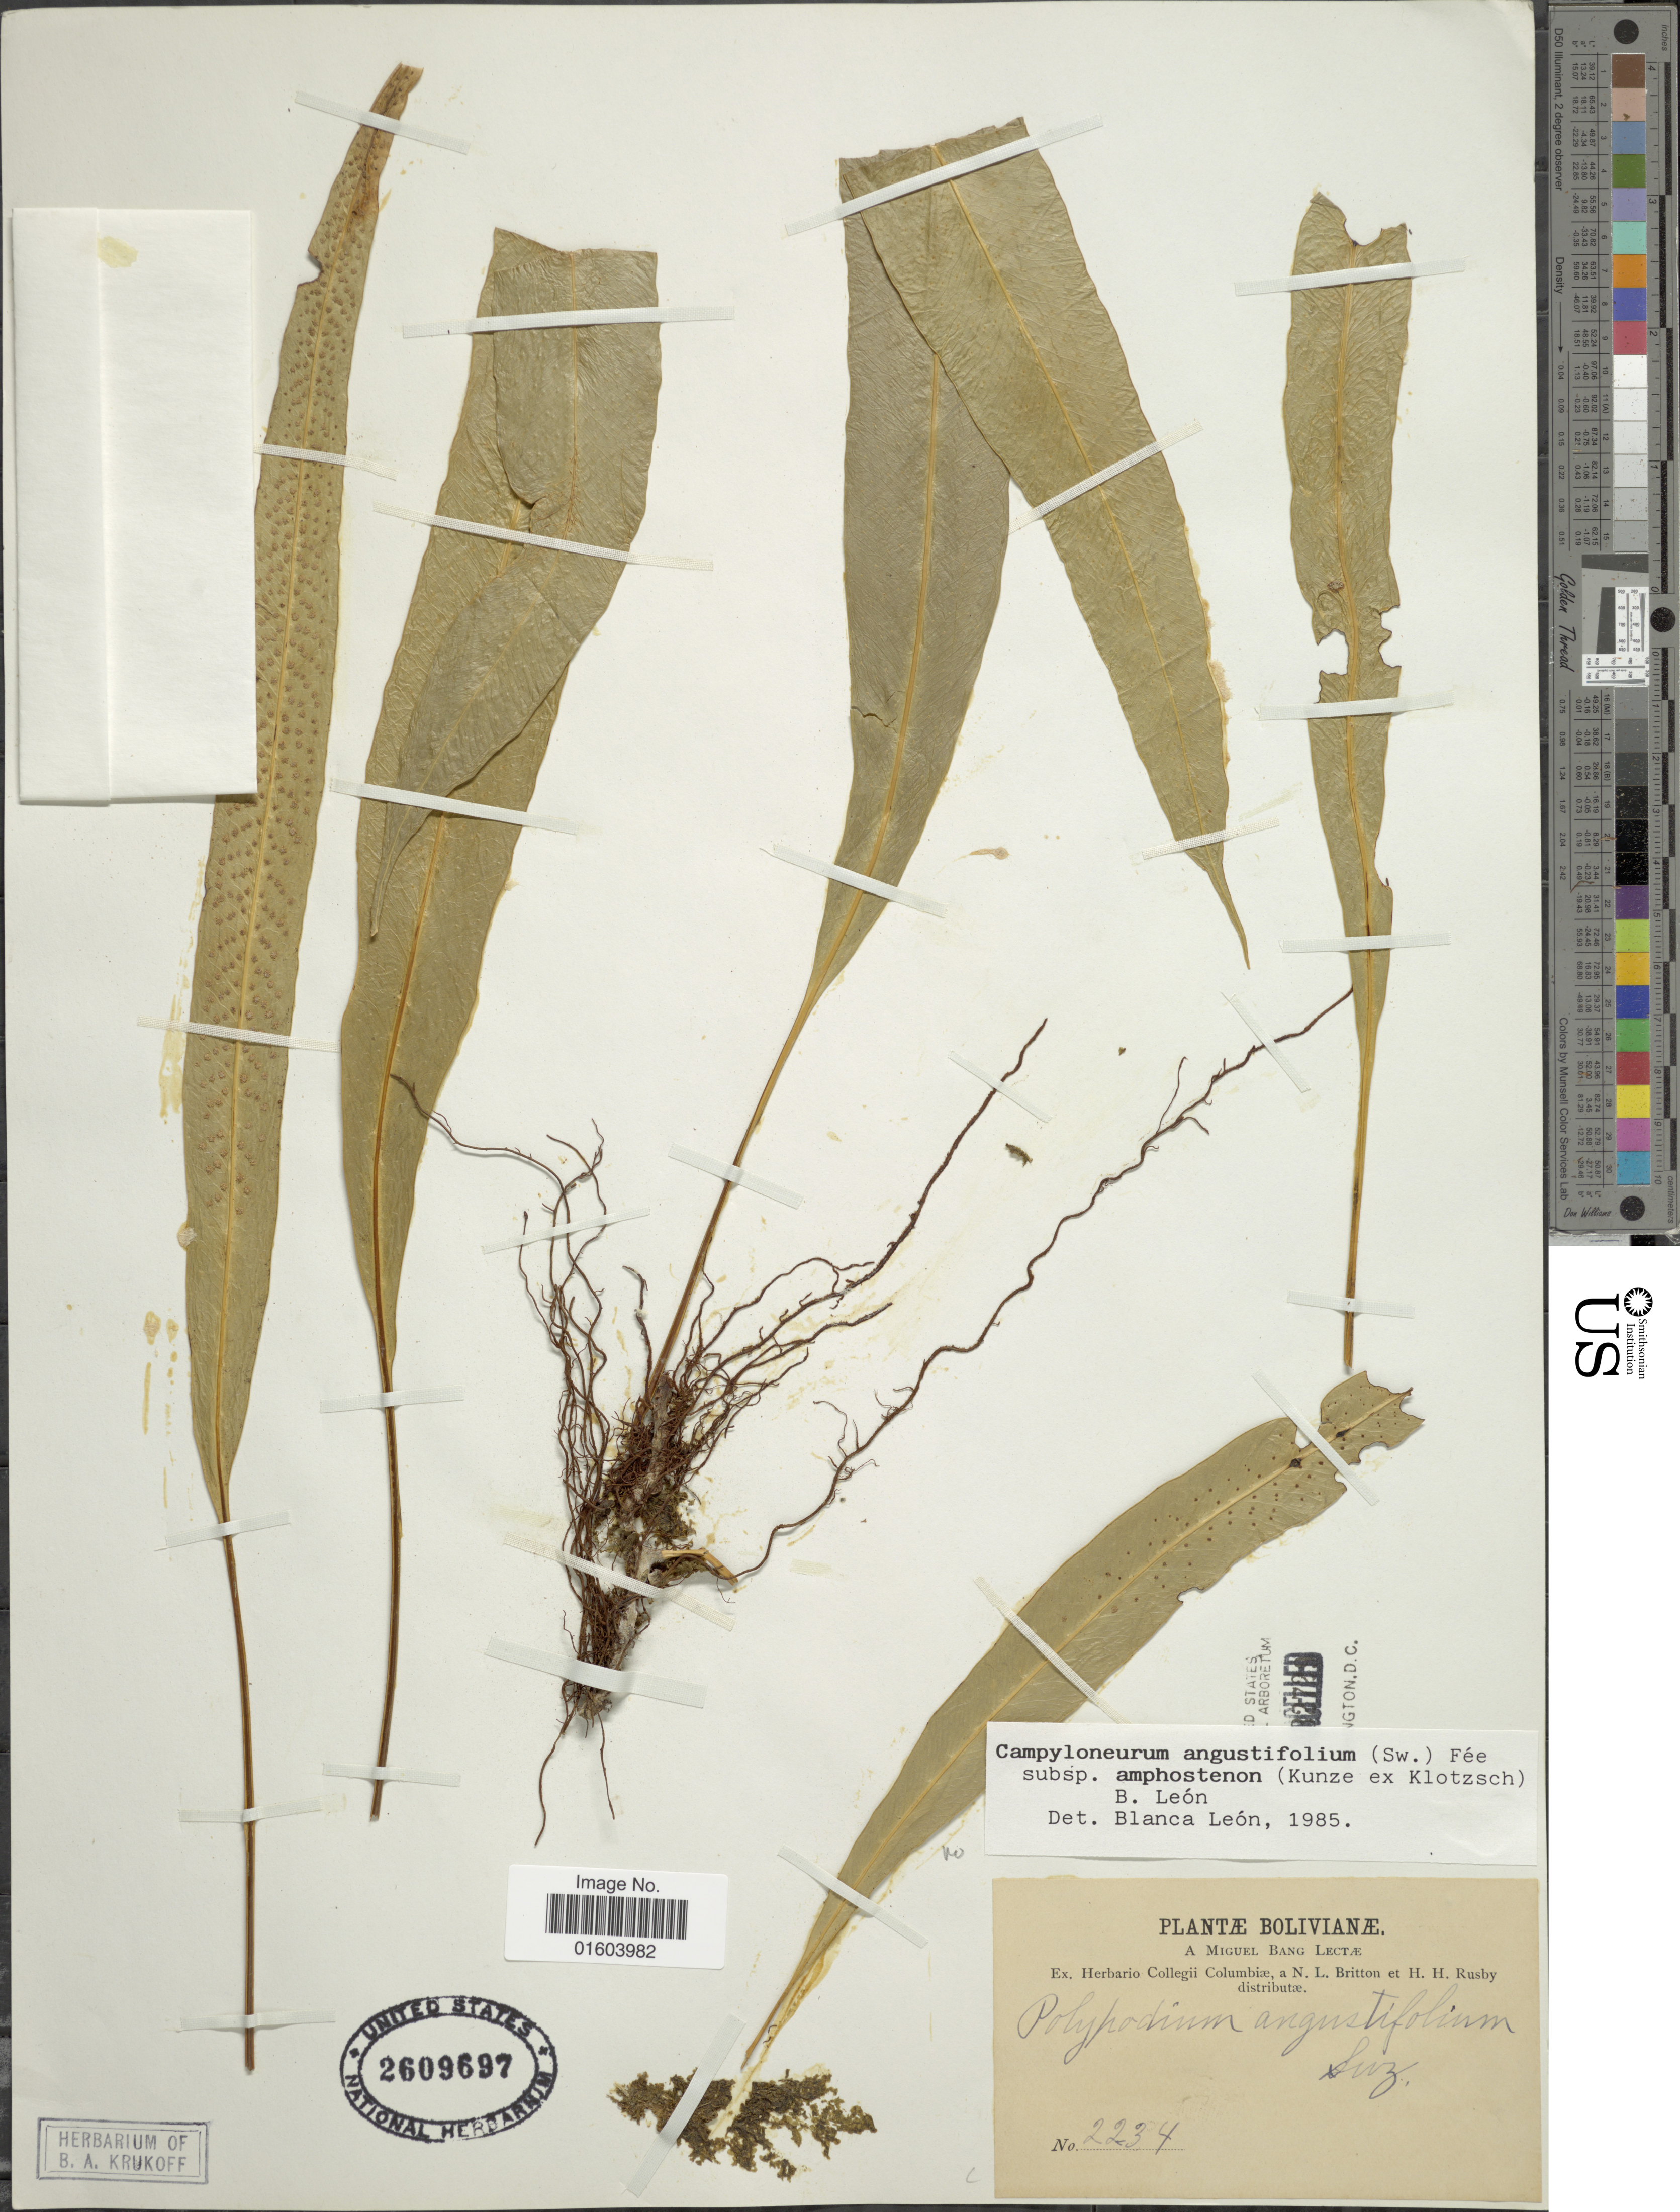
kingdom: Plantae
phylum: Tracheophyta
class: Polypodiopsida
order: Polypodiales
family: Polypodiaceae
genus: Campyloneurum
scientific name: Campyloneurum angustifolium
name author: (Sw.) Fée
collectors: M. Bang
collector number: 2234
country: Bolivia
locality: Bolivianae.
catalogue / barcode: US 2609697